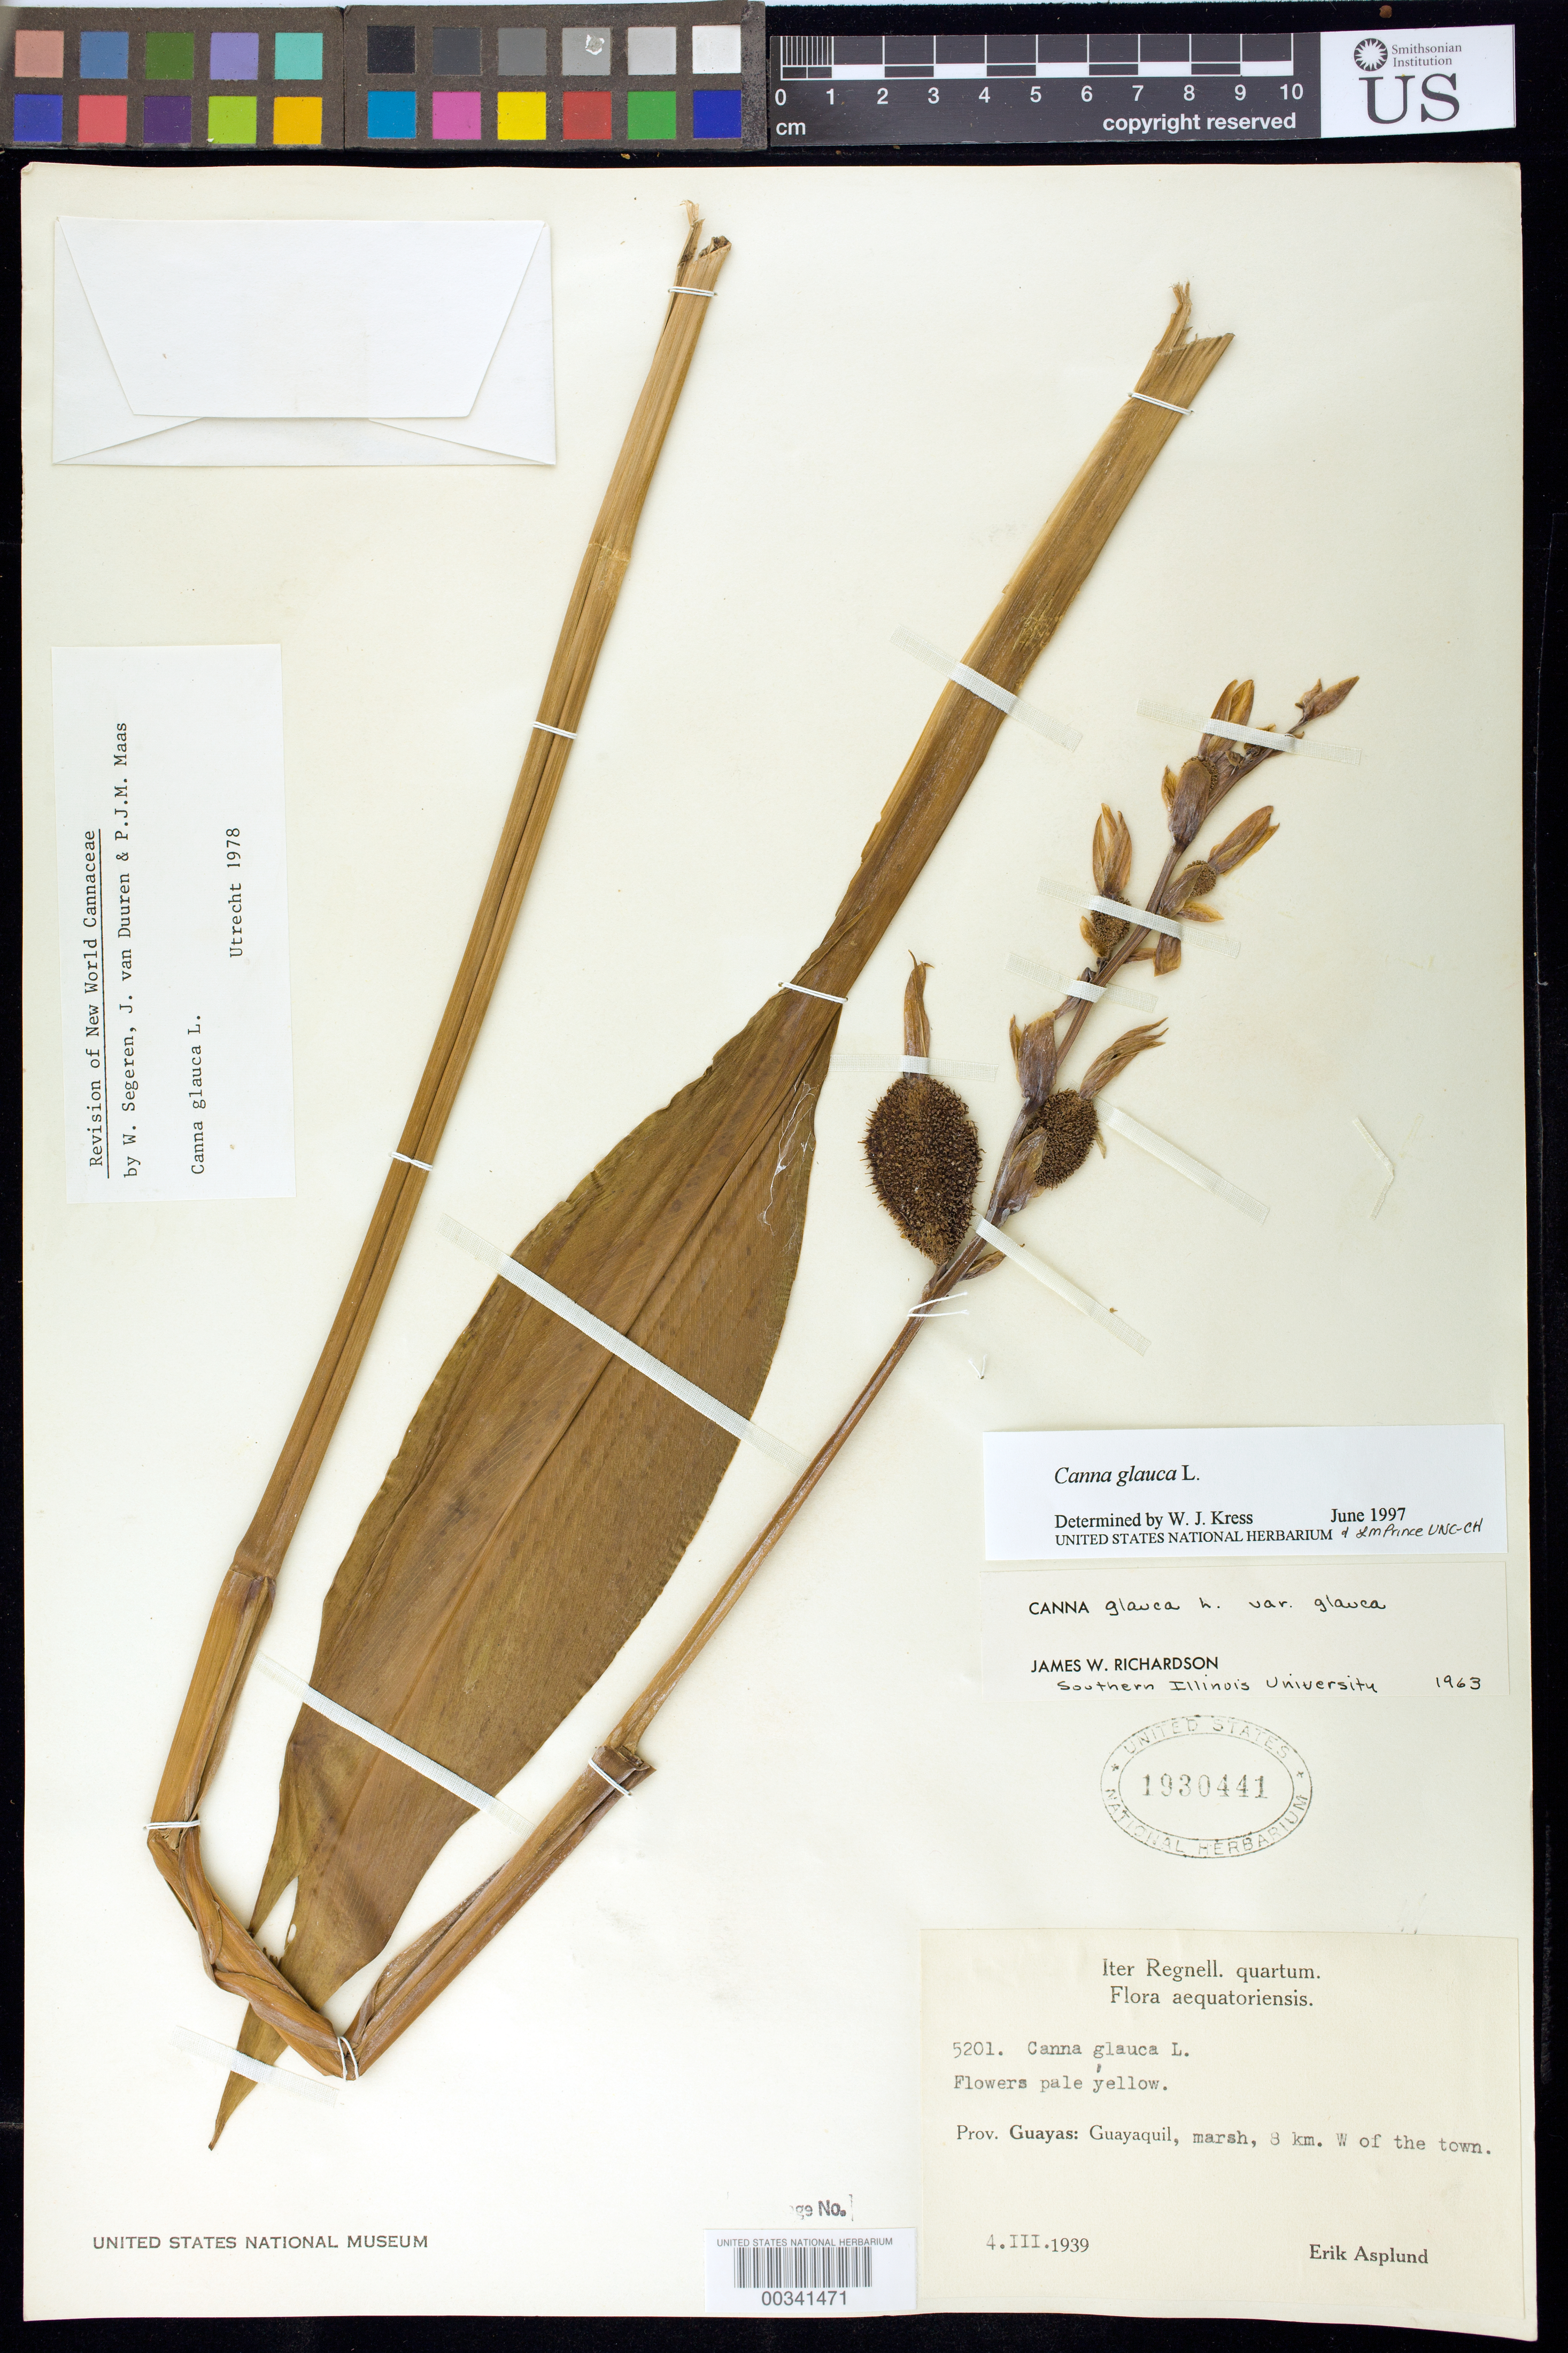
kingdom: Plantae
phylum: Tracheophyta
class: Liliopsida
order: Zingiberales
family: Cannaceae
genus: Canna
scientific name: Canna glauca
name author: L.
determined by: Segeren, W.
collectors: E. Asplund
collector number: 5201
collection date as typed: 04 Mar 1939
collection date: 1939-03-04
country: Ecuador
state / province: Guayas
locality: Guayaquil, marsh, 8 km W of the town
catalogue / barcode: US 1930441